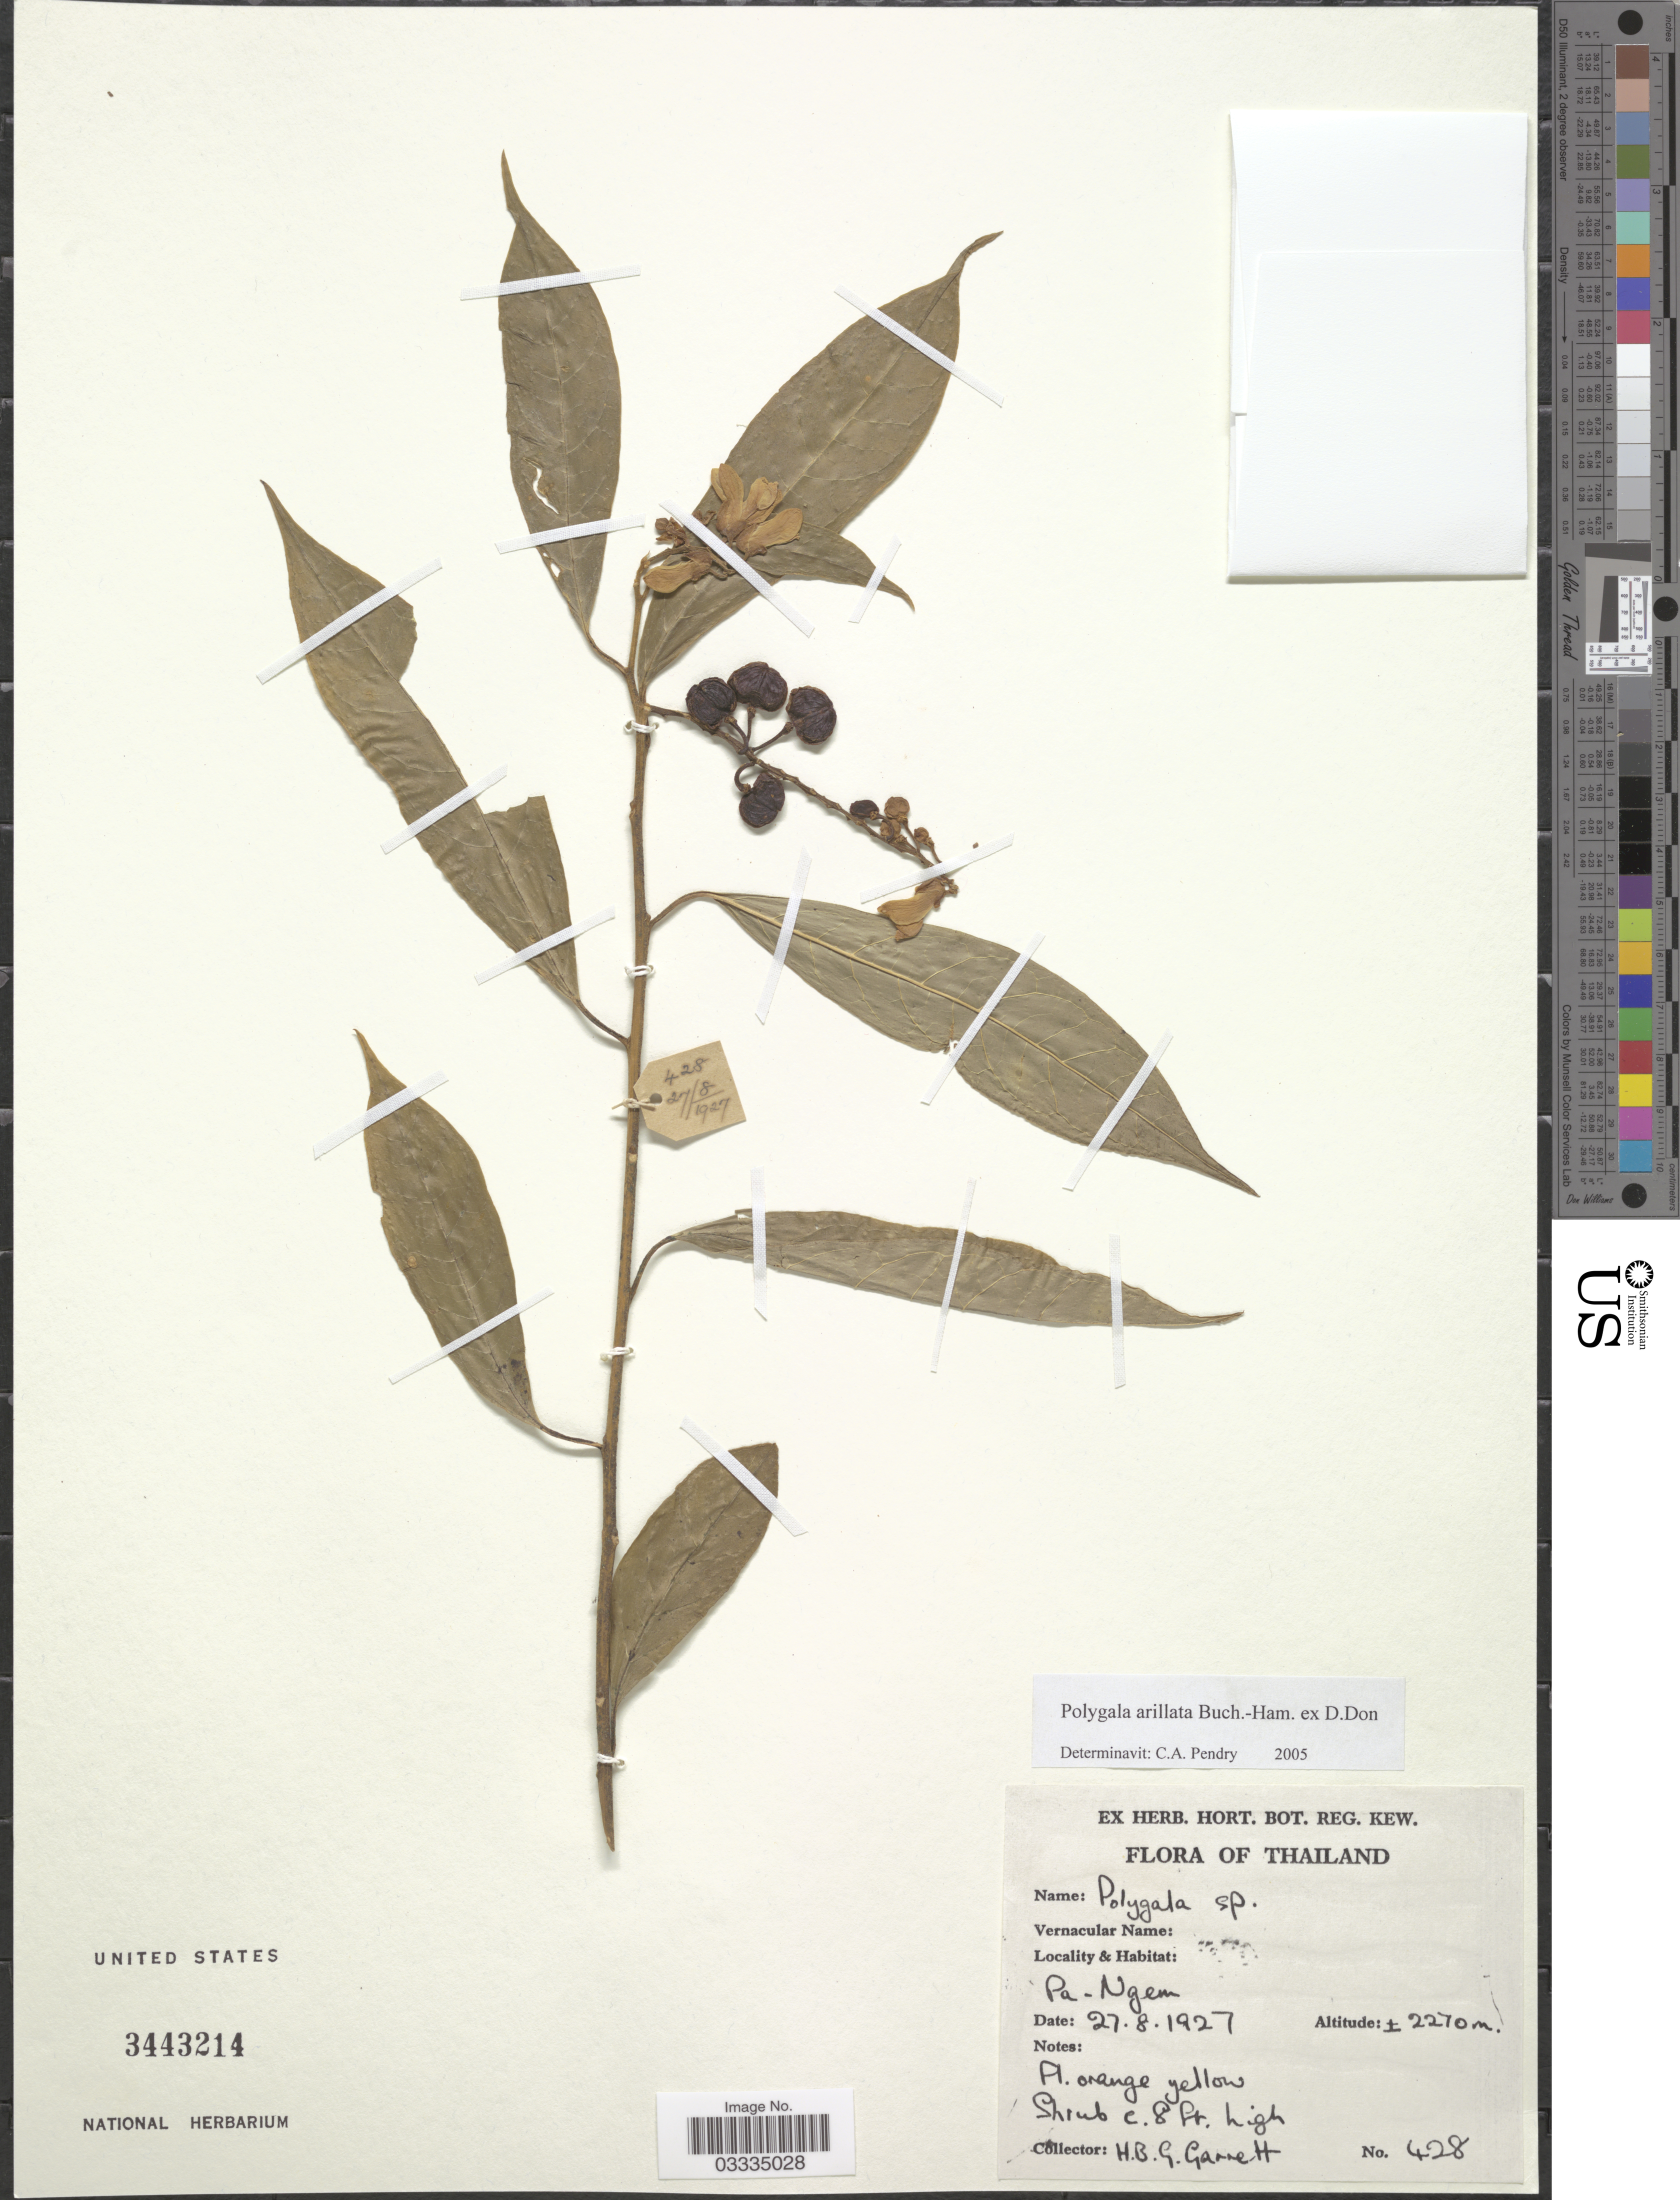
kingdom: Plantae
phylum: Tracheophyta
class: Magnoliopsida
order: Fabales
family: Polygalaceae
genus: Polygala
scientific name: Polygala arillata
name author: Buch.-Ham. ex D. Don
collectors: H. Garrett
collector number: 428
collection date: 1927-08-27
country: Thailand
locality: Pa - Ngem.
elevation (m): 2270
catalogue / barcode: US 3443214